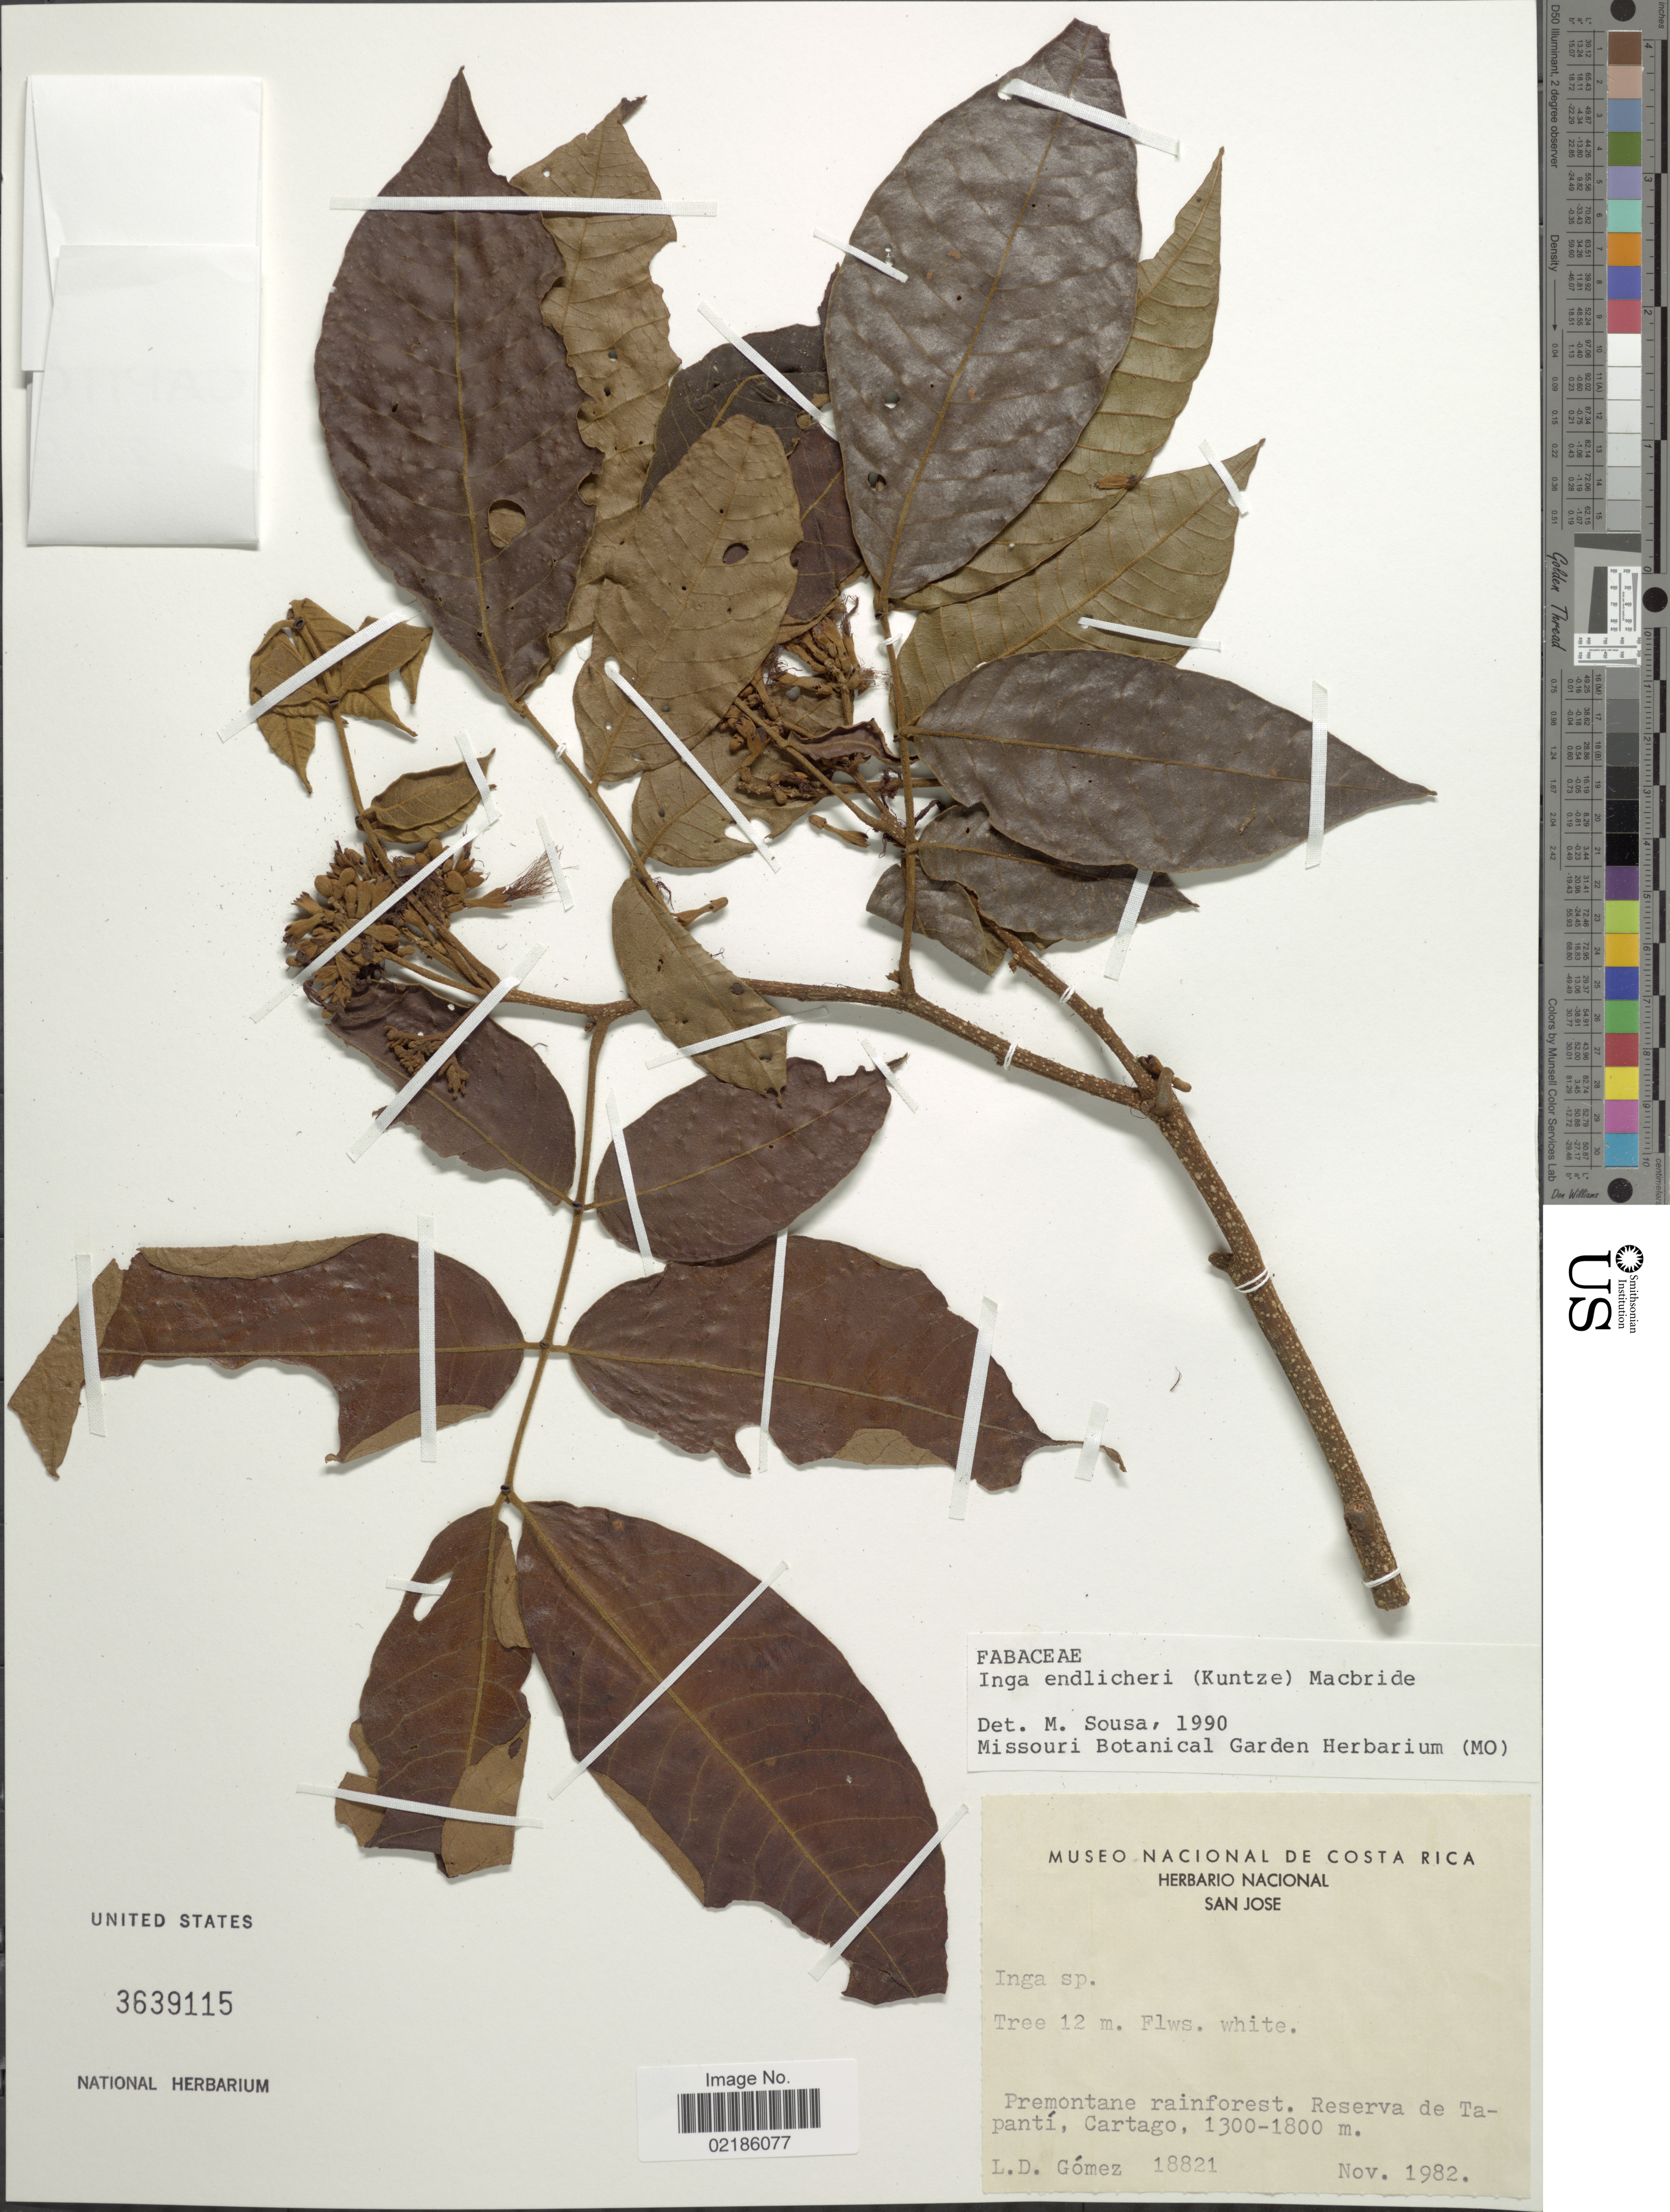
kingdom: Plantae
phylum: Tracheophyta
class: Magnoliopsida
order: Fabales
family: Fabaceae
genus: Inga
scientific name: Inga endlicheri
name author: (Kuntze) J.F. Macbr.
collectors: L. Gomez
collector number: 18821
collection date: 1982-11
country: Costa Rica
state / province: Cartago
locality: Premontane rainforest. Reserva de Tapanti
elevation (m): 1300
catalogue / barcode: US 3639115